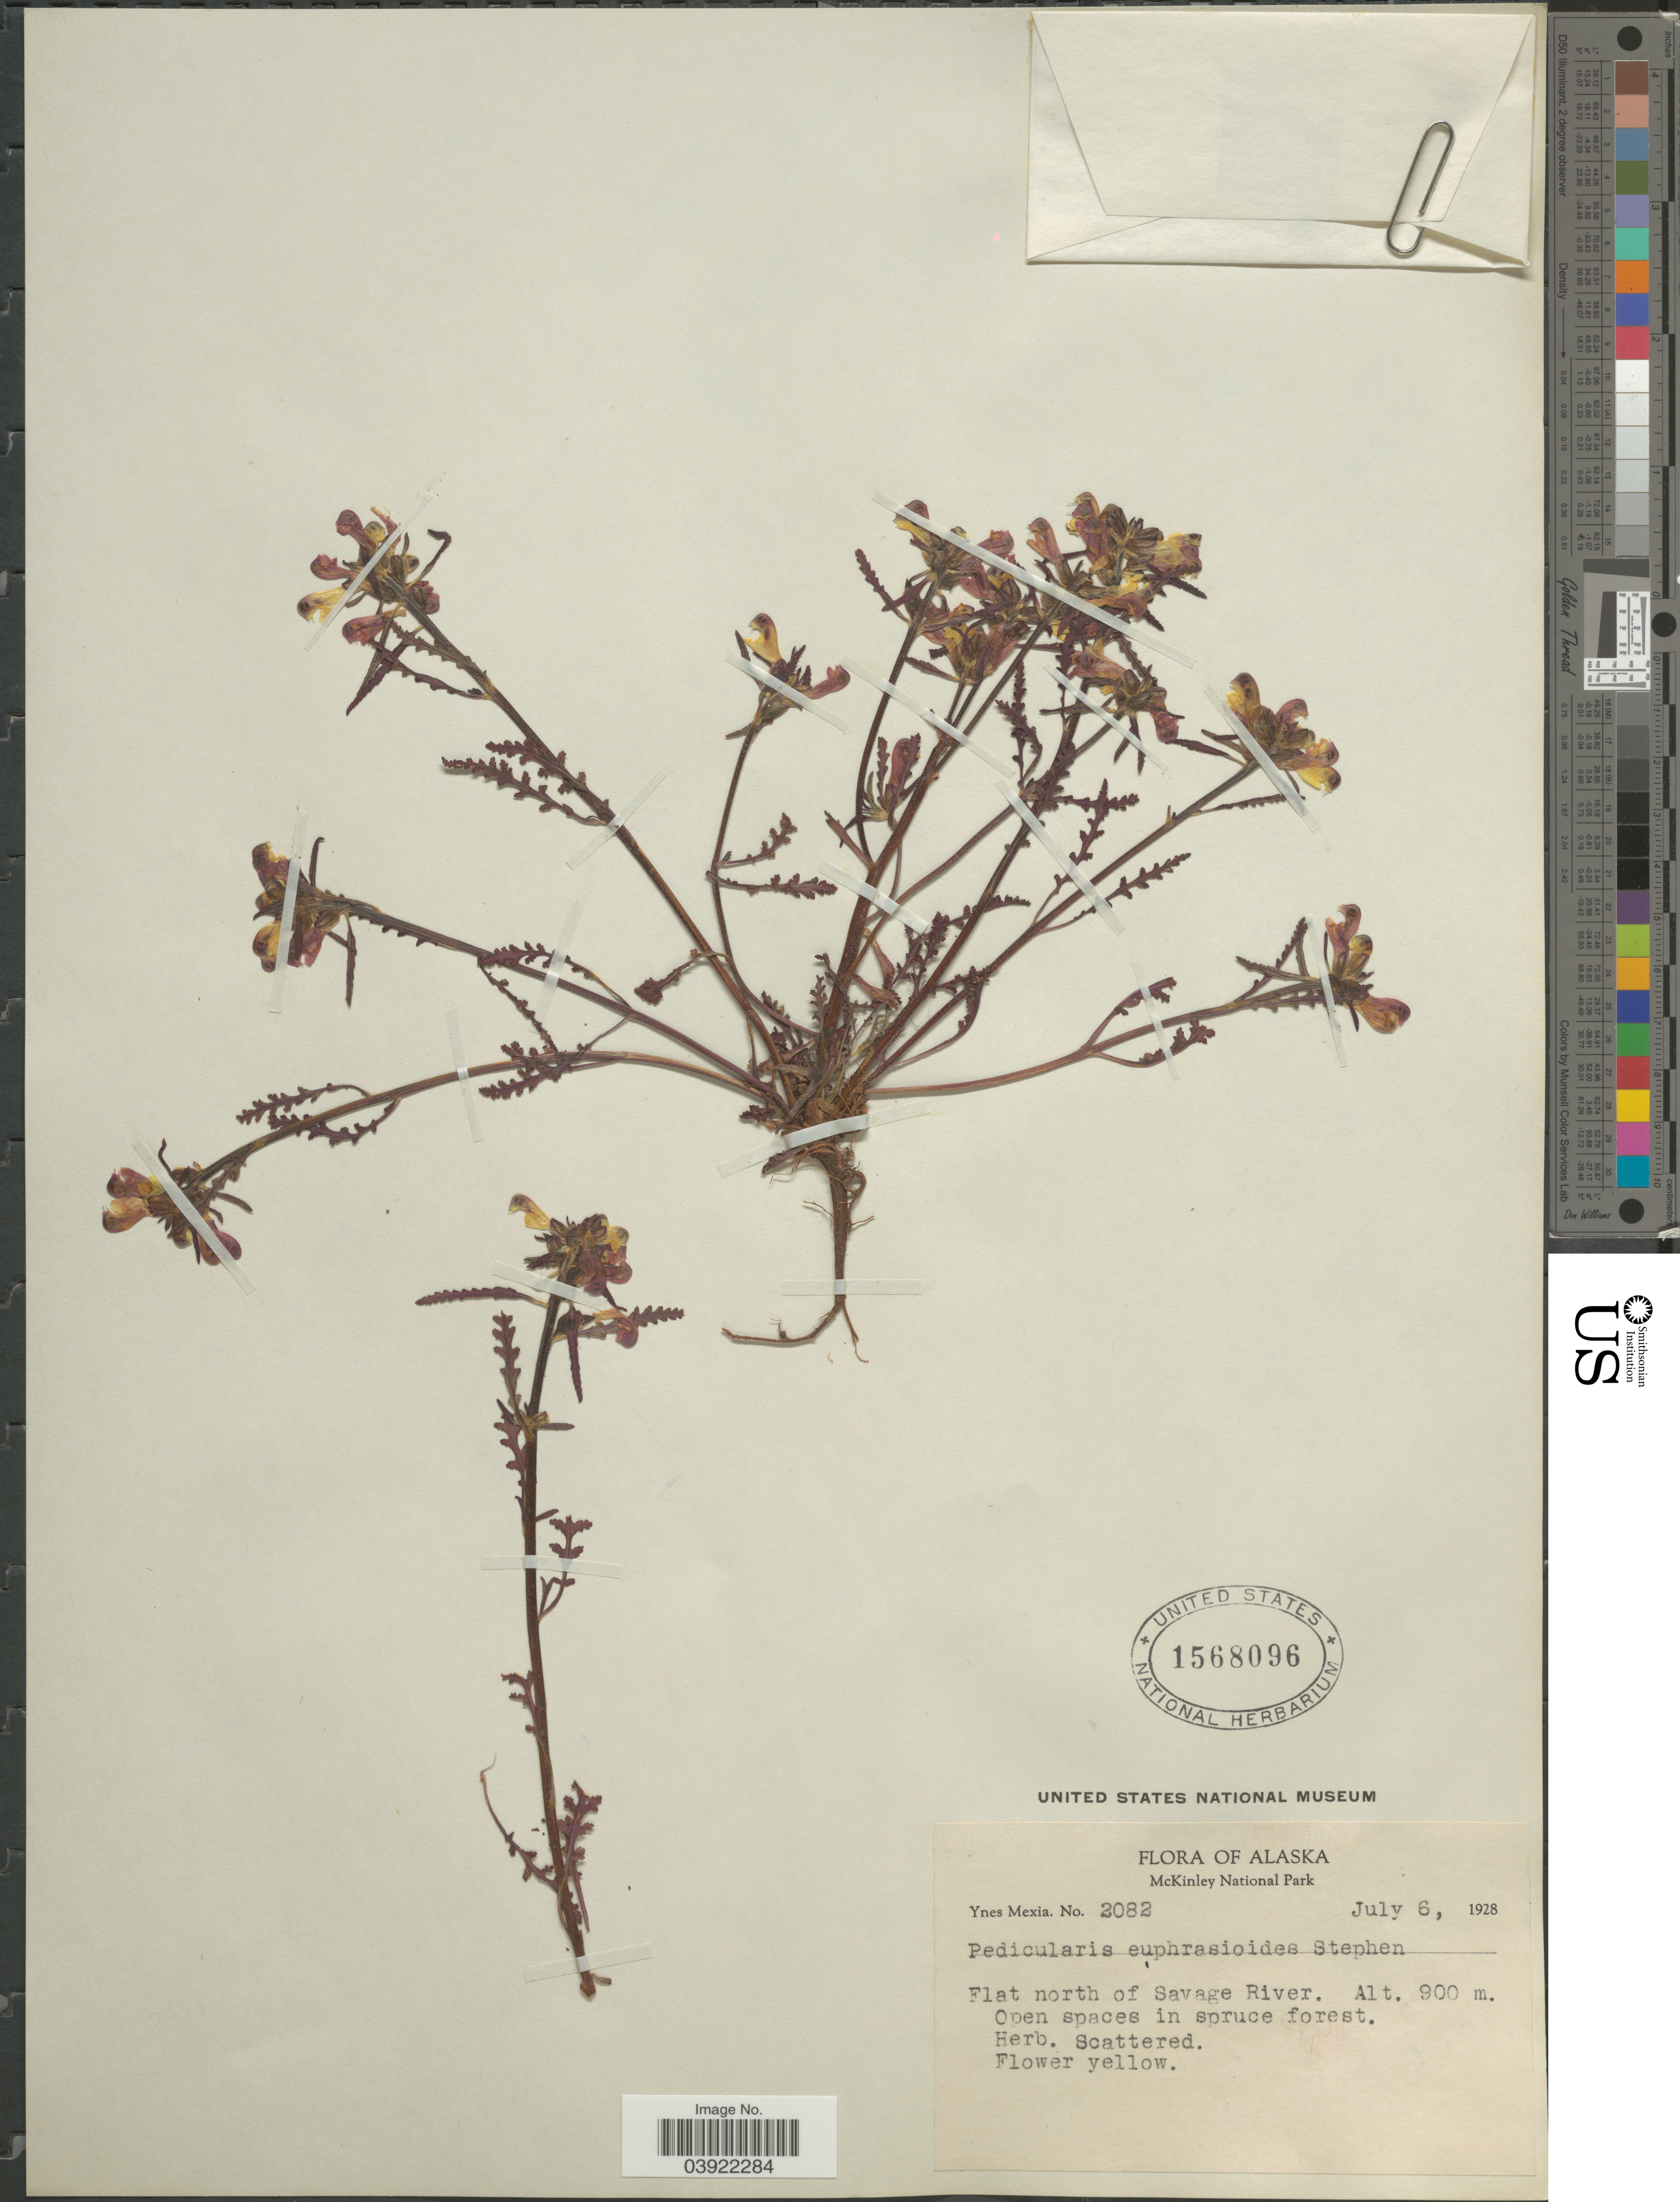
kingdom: Plantae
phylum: Tracheophyta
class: Magnoliopsida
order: Lamiales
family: Orobanchaceae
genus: Pedicularis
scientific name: Pedicularis labradorica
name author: Wirsing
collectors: Y. Mexia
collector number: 2082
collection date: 1928-07-06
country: United States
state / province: Alaska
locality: McKinley National Park. Flat north of Savage River.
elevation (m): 900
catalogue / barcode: US 1568096